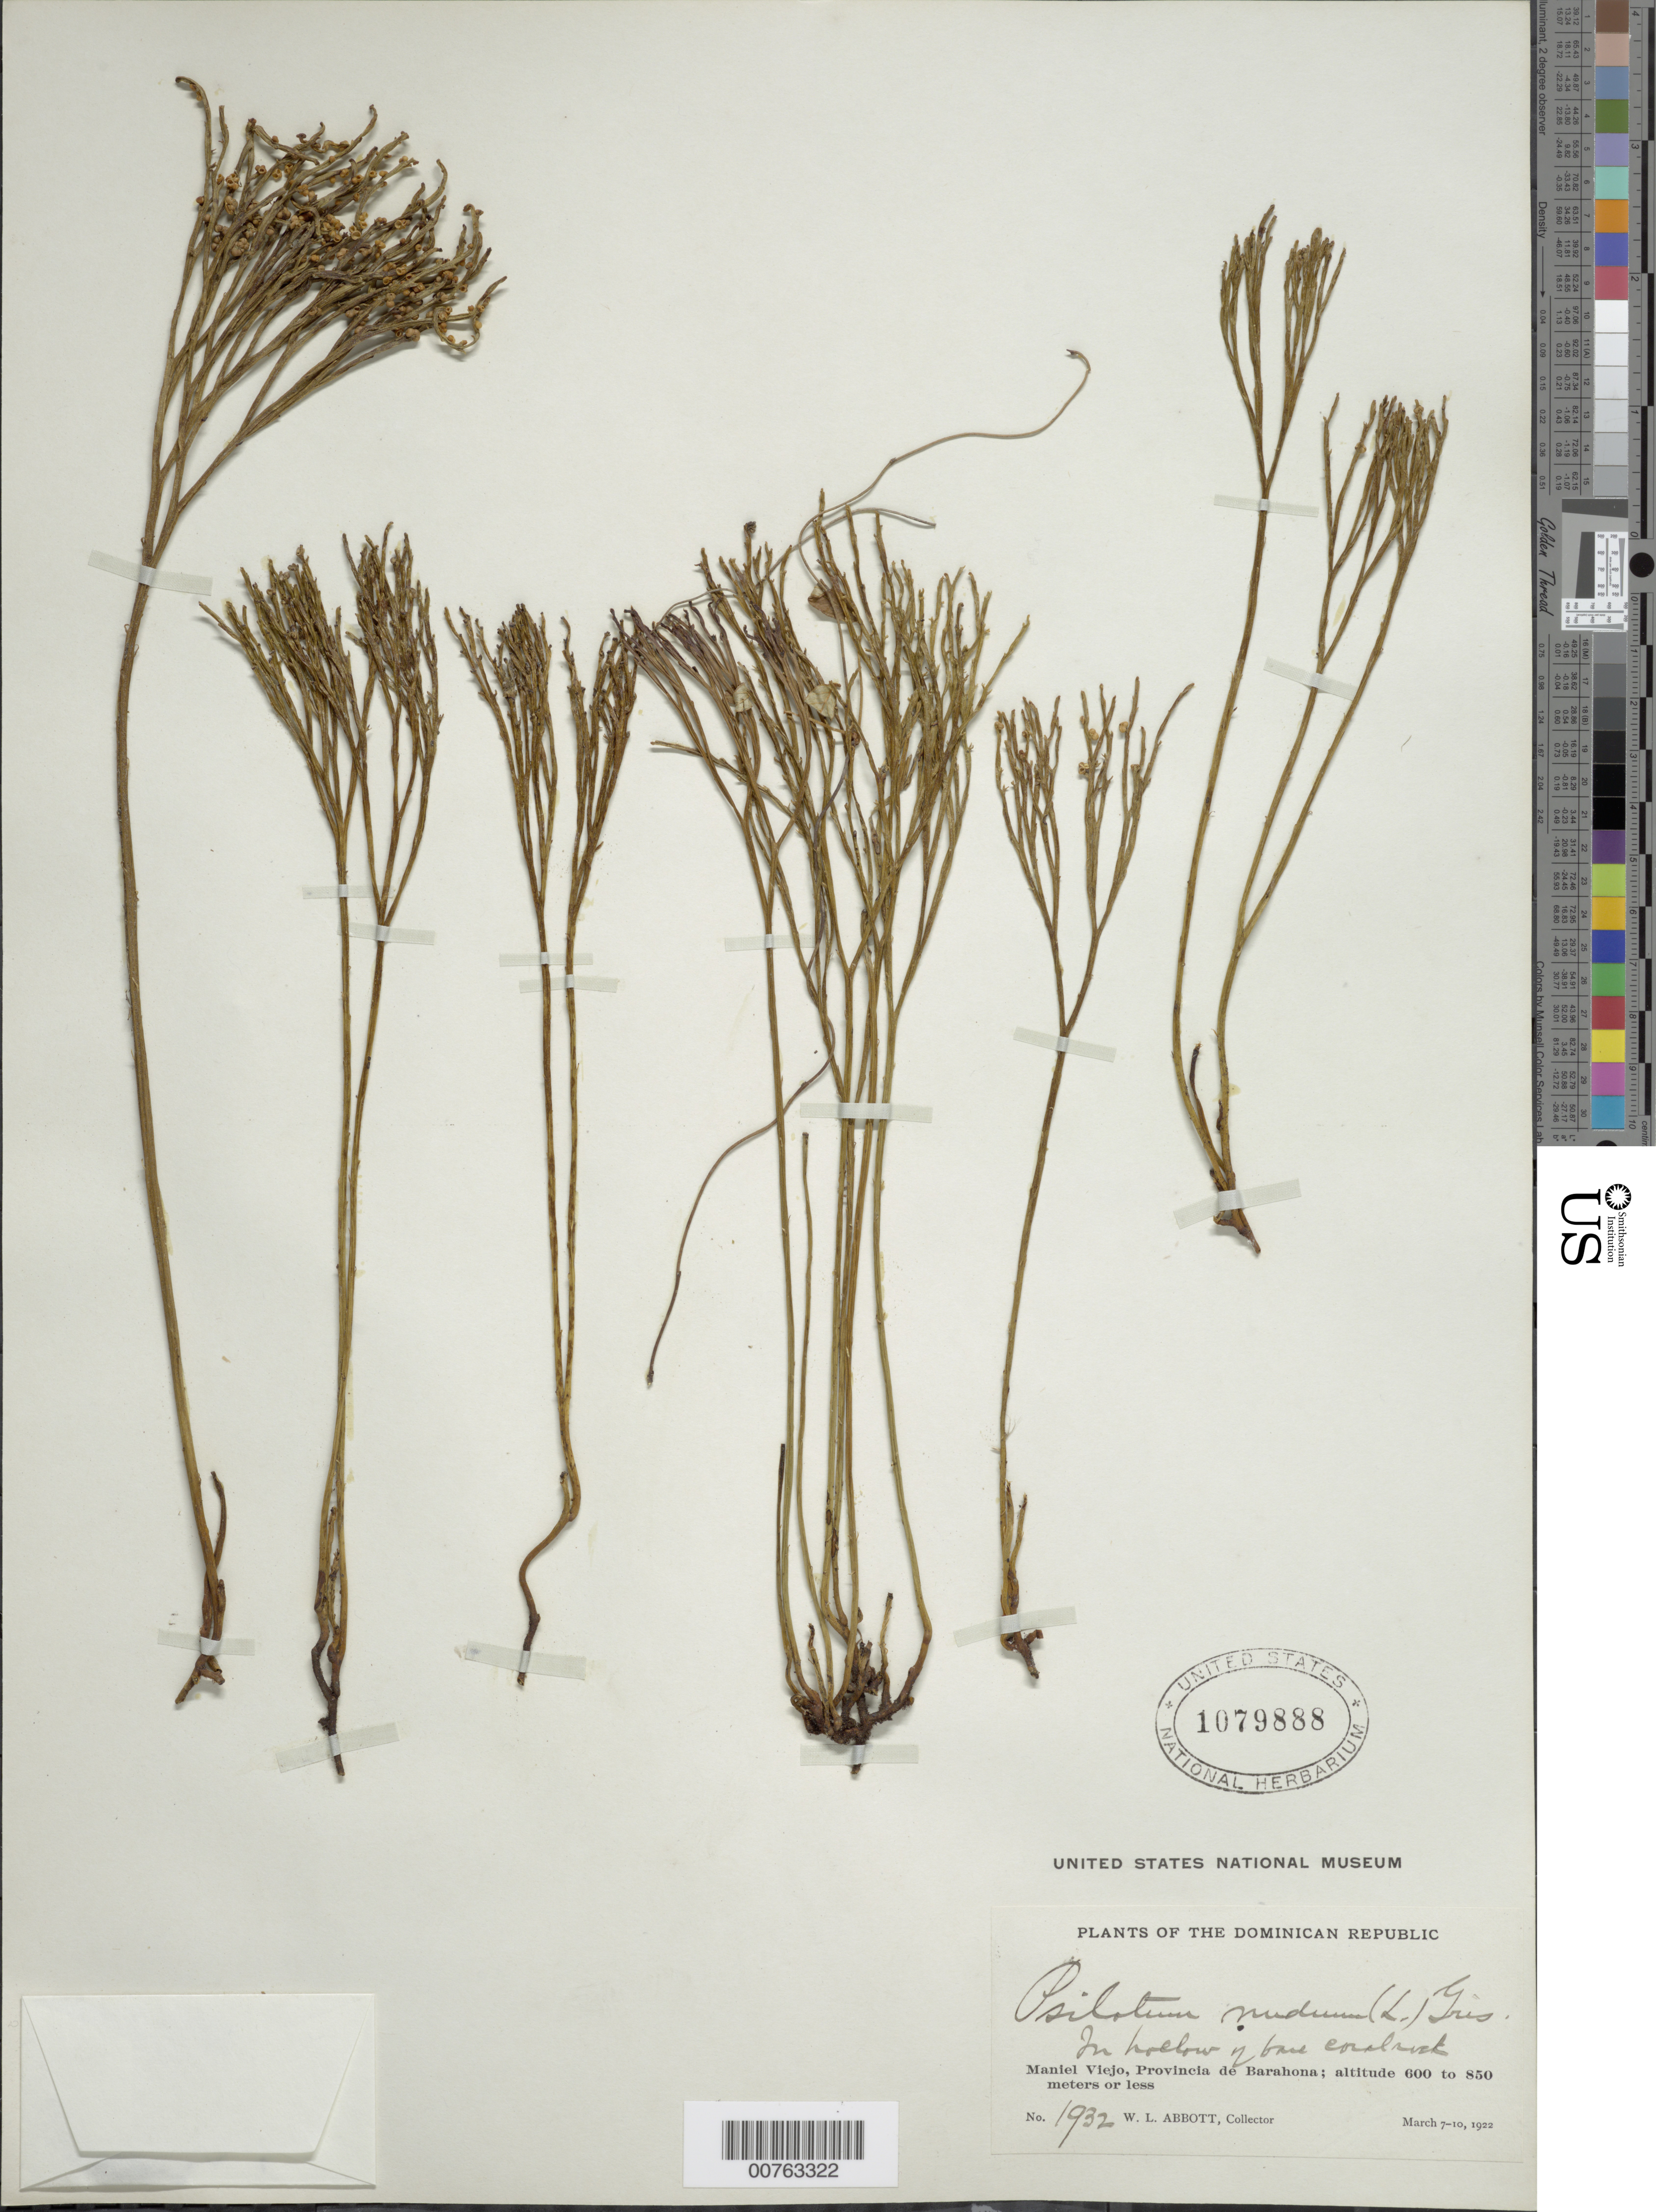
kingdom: Plantae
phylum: Tracheophyta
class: Polypodiopsida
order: Psilotales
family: Psilotaceae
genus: Psilotum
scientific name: Psilotum nudum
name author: (L.) P. Beauv.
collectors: W. L. Abbott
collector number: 1932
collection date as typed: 07 Mar 1922 to 10 Mar 1922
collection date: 1922-03-07/1922-03-10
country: Dominican Republic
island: Hispaniola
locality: Maniel Viejo, Provincia de Barahona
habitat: In hollow of coralrock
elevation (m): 600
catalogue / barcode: US 1079888